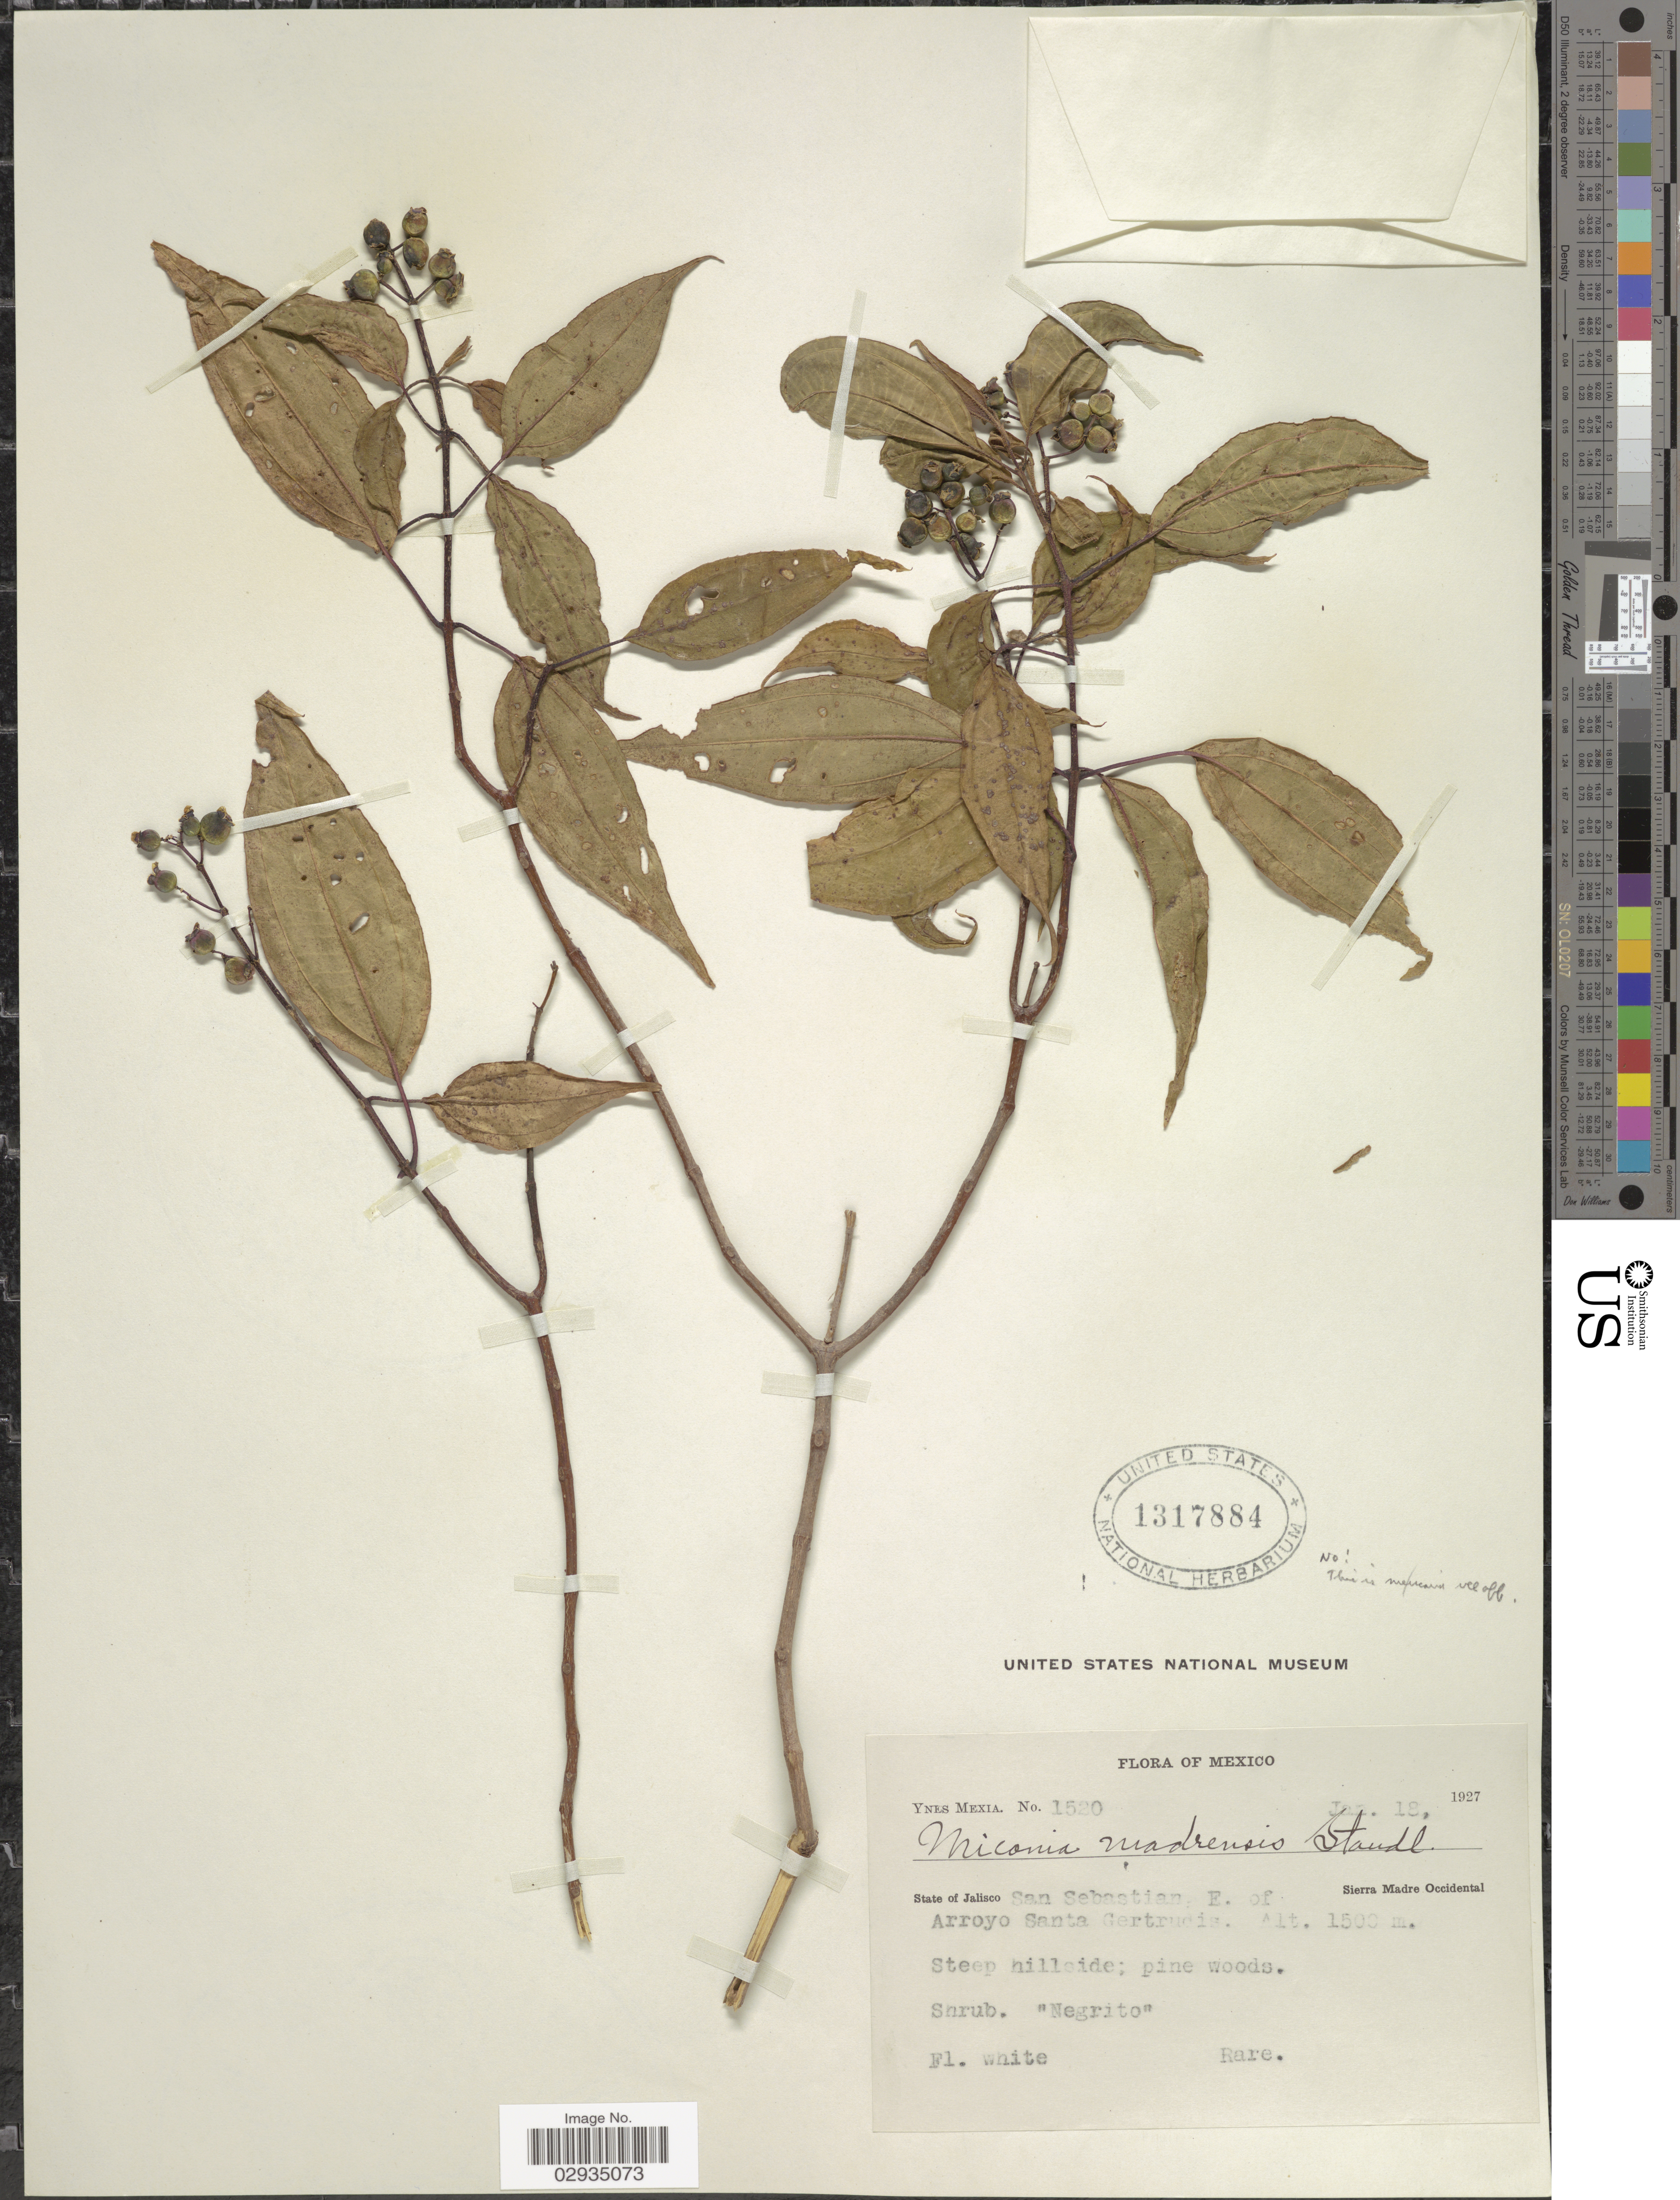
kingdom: Plantae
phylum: Tracheophyta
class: Magnoliopsida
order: Myrtales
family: Melastomataceae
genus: Miconia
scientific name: Miconia madrensis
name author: Standl.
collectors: Y. Mexia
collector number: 1520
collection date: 1927-01-18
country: Mexico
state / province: Jalisco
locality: San Sebastian E. of Arroyo Santa Gertrudis. Sierra Madre Occidental.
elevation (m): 1500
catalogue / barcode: US 1317884